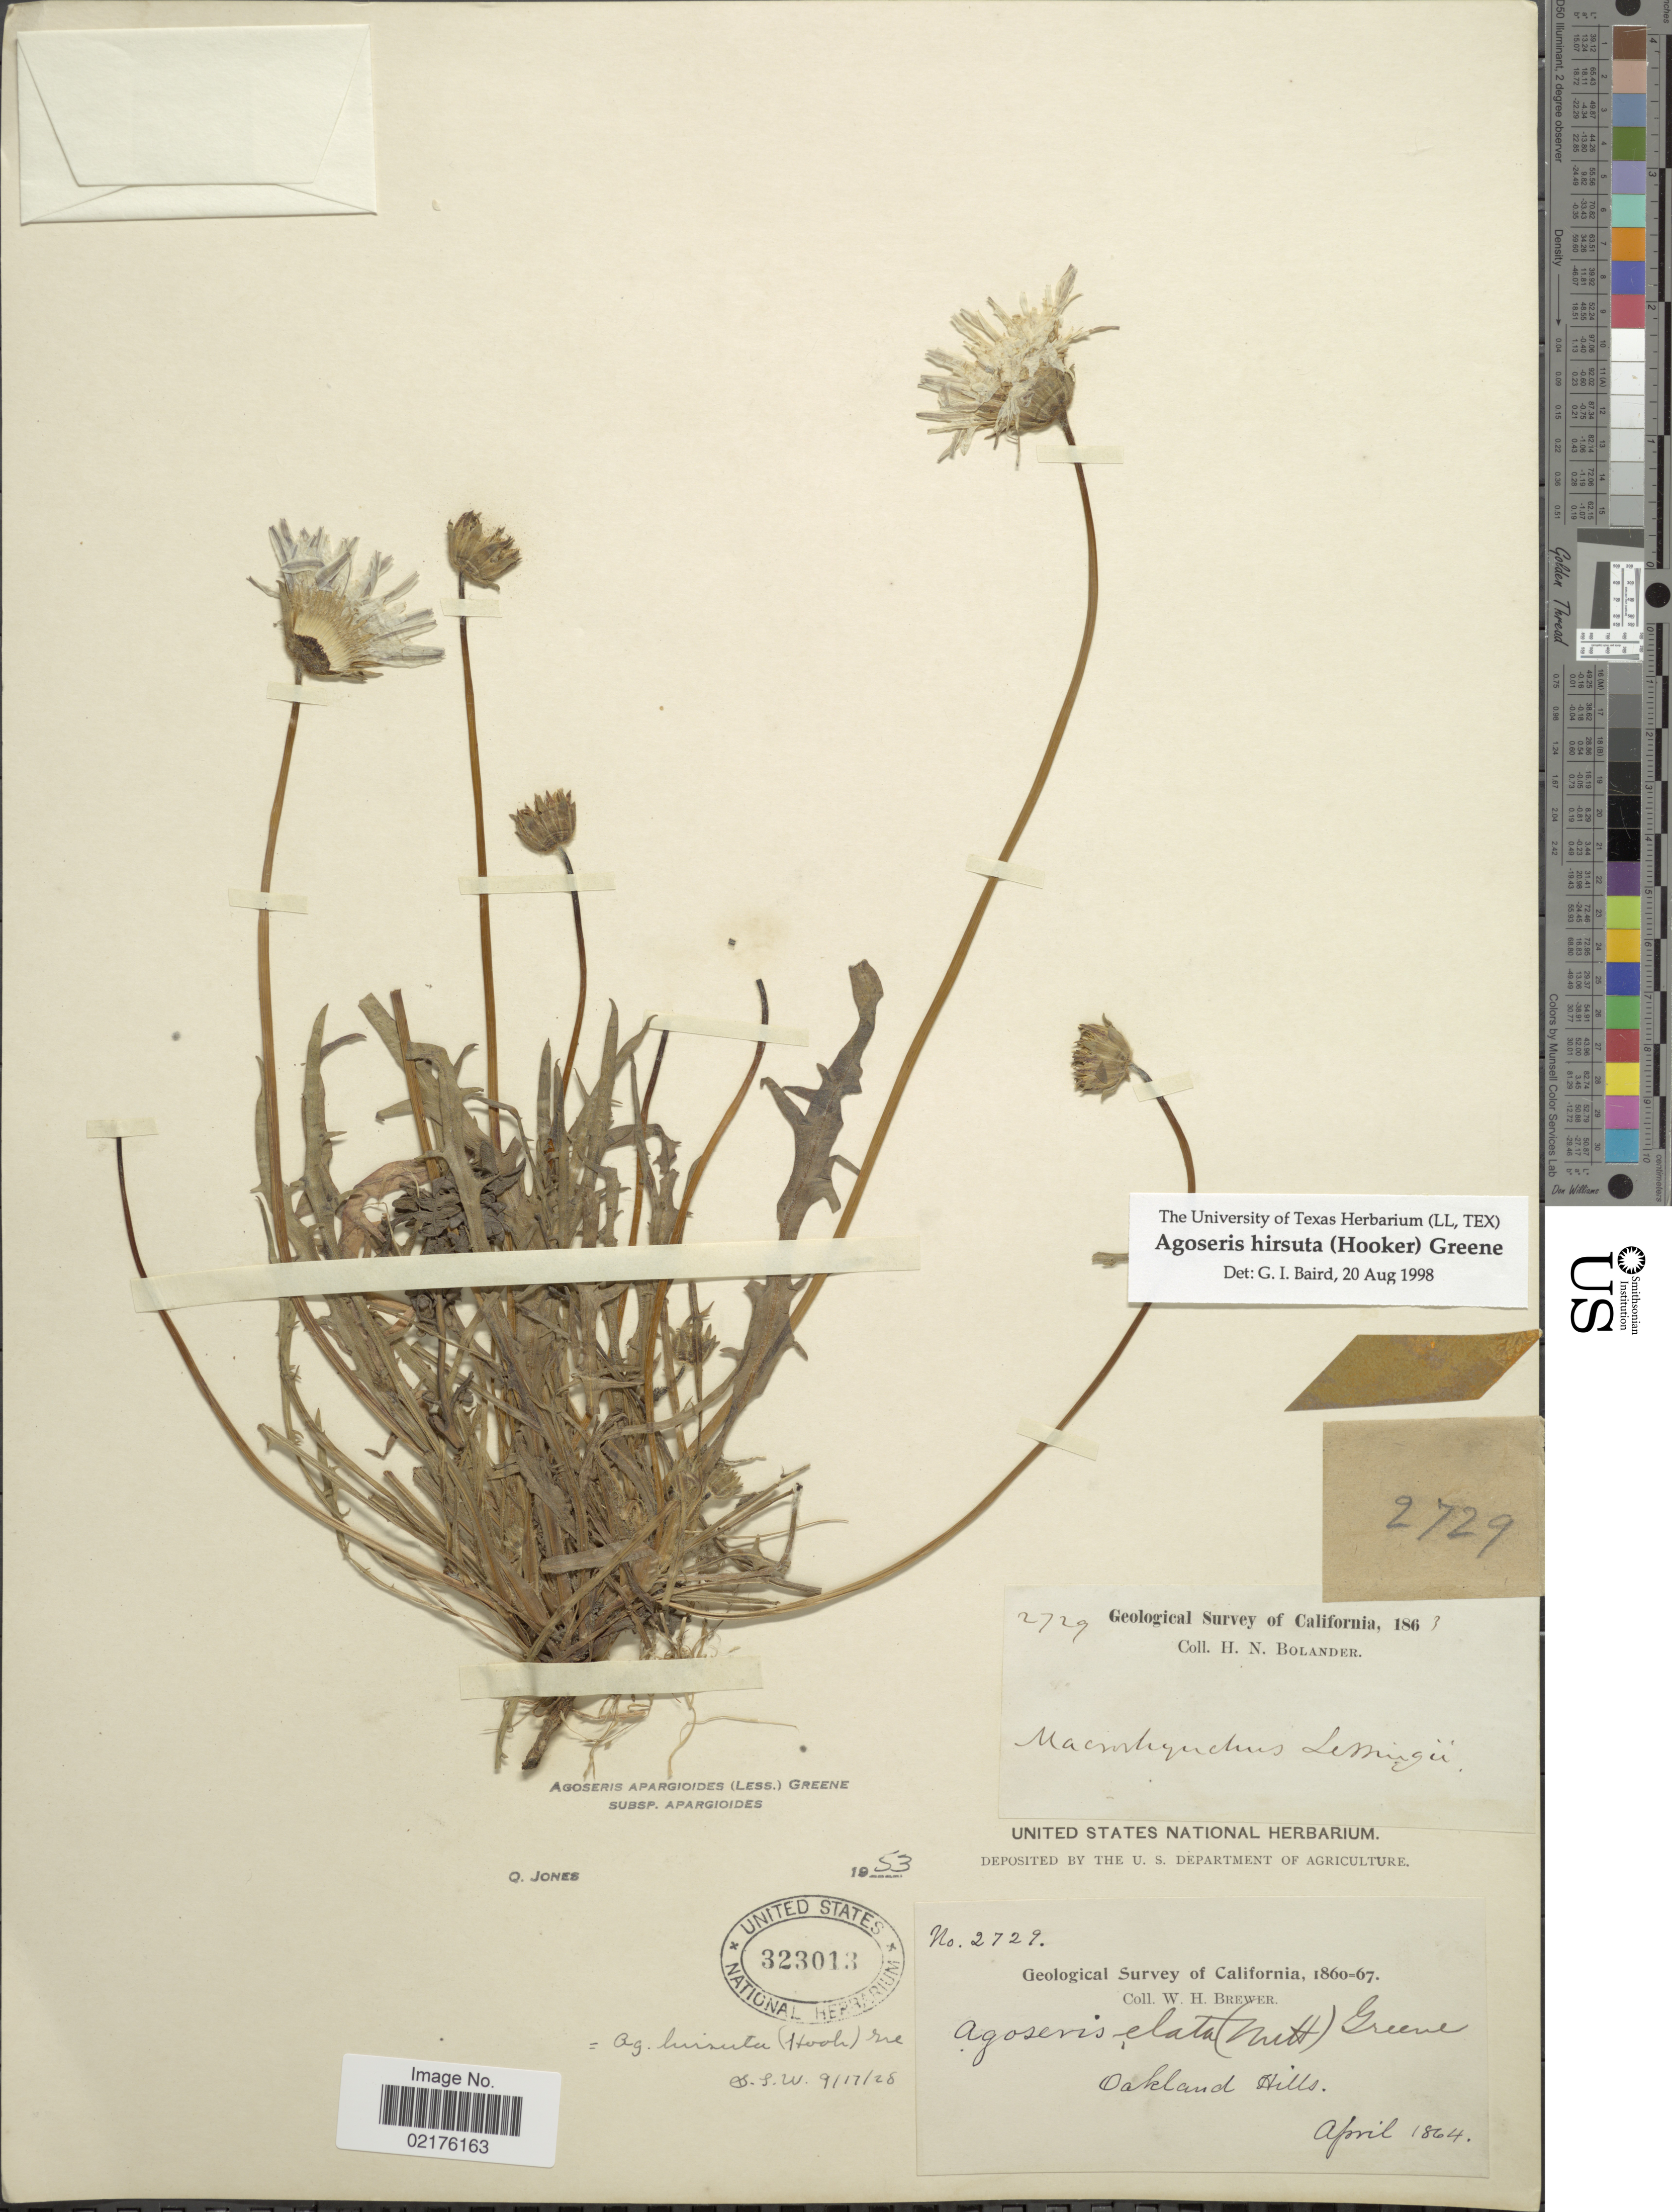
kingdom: Plantae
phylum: Tracheophyta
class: Magnoliopsida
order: Asterales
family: Asteraceae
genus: Agoseris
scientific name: Agoseris hirsuta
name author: (Hook.) Greene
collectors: W. H. Brewer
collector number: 2729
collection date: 1864-04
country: United States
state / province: California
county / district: Alameda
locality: Oakland Hills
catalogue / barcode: US 323013